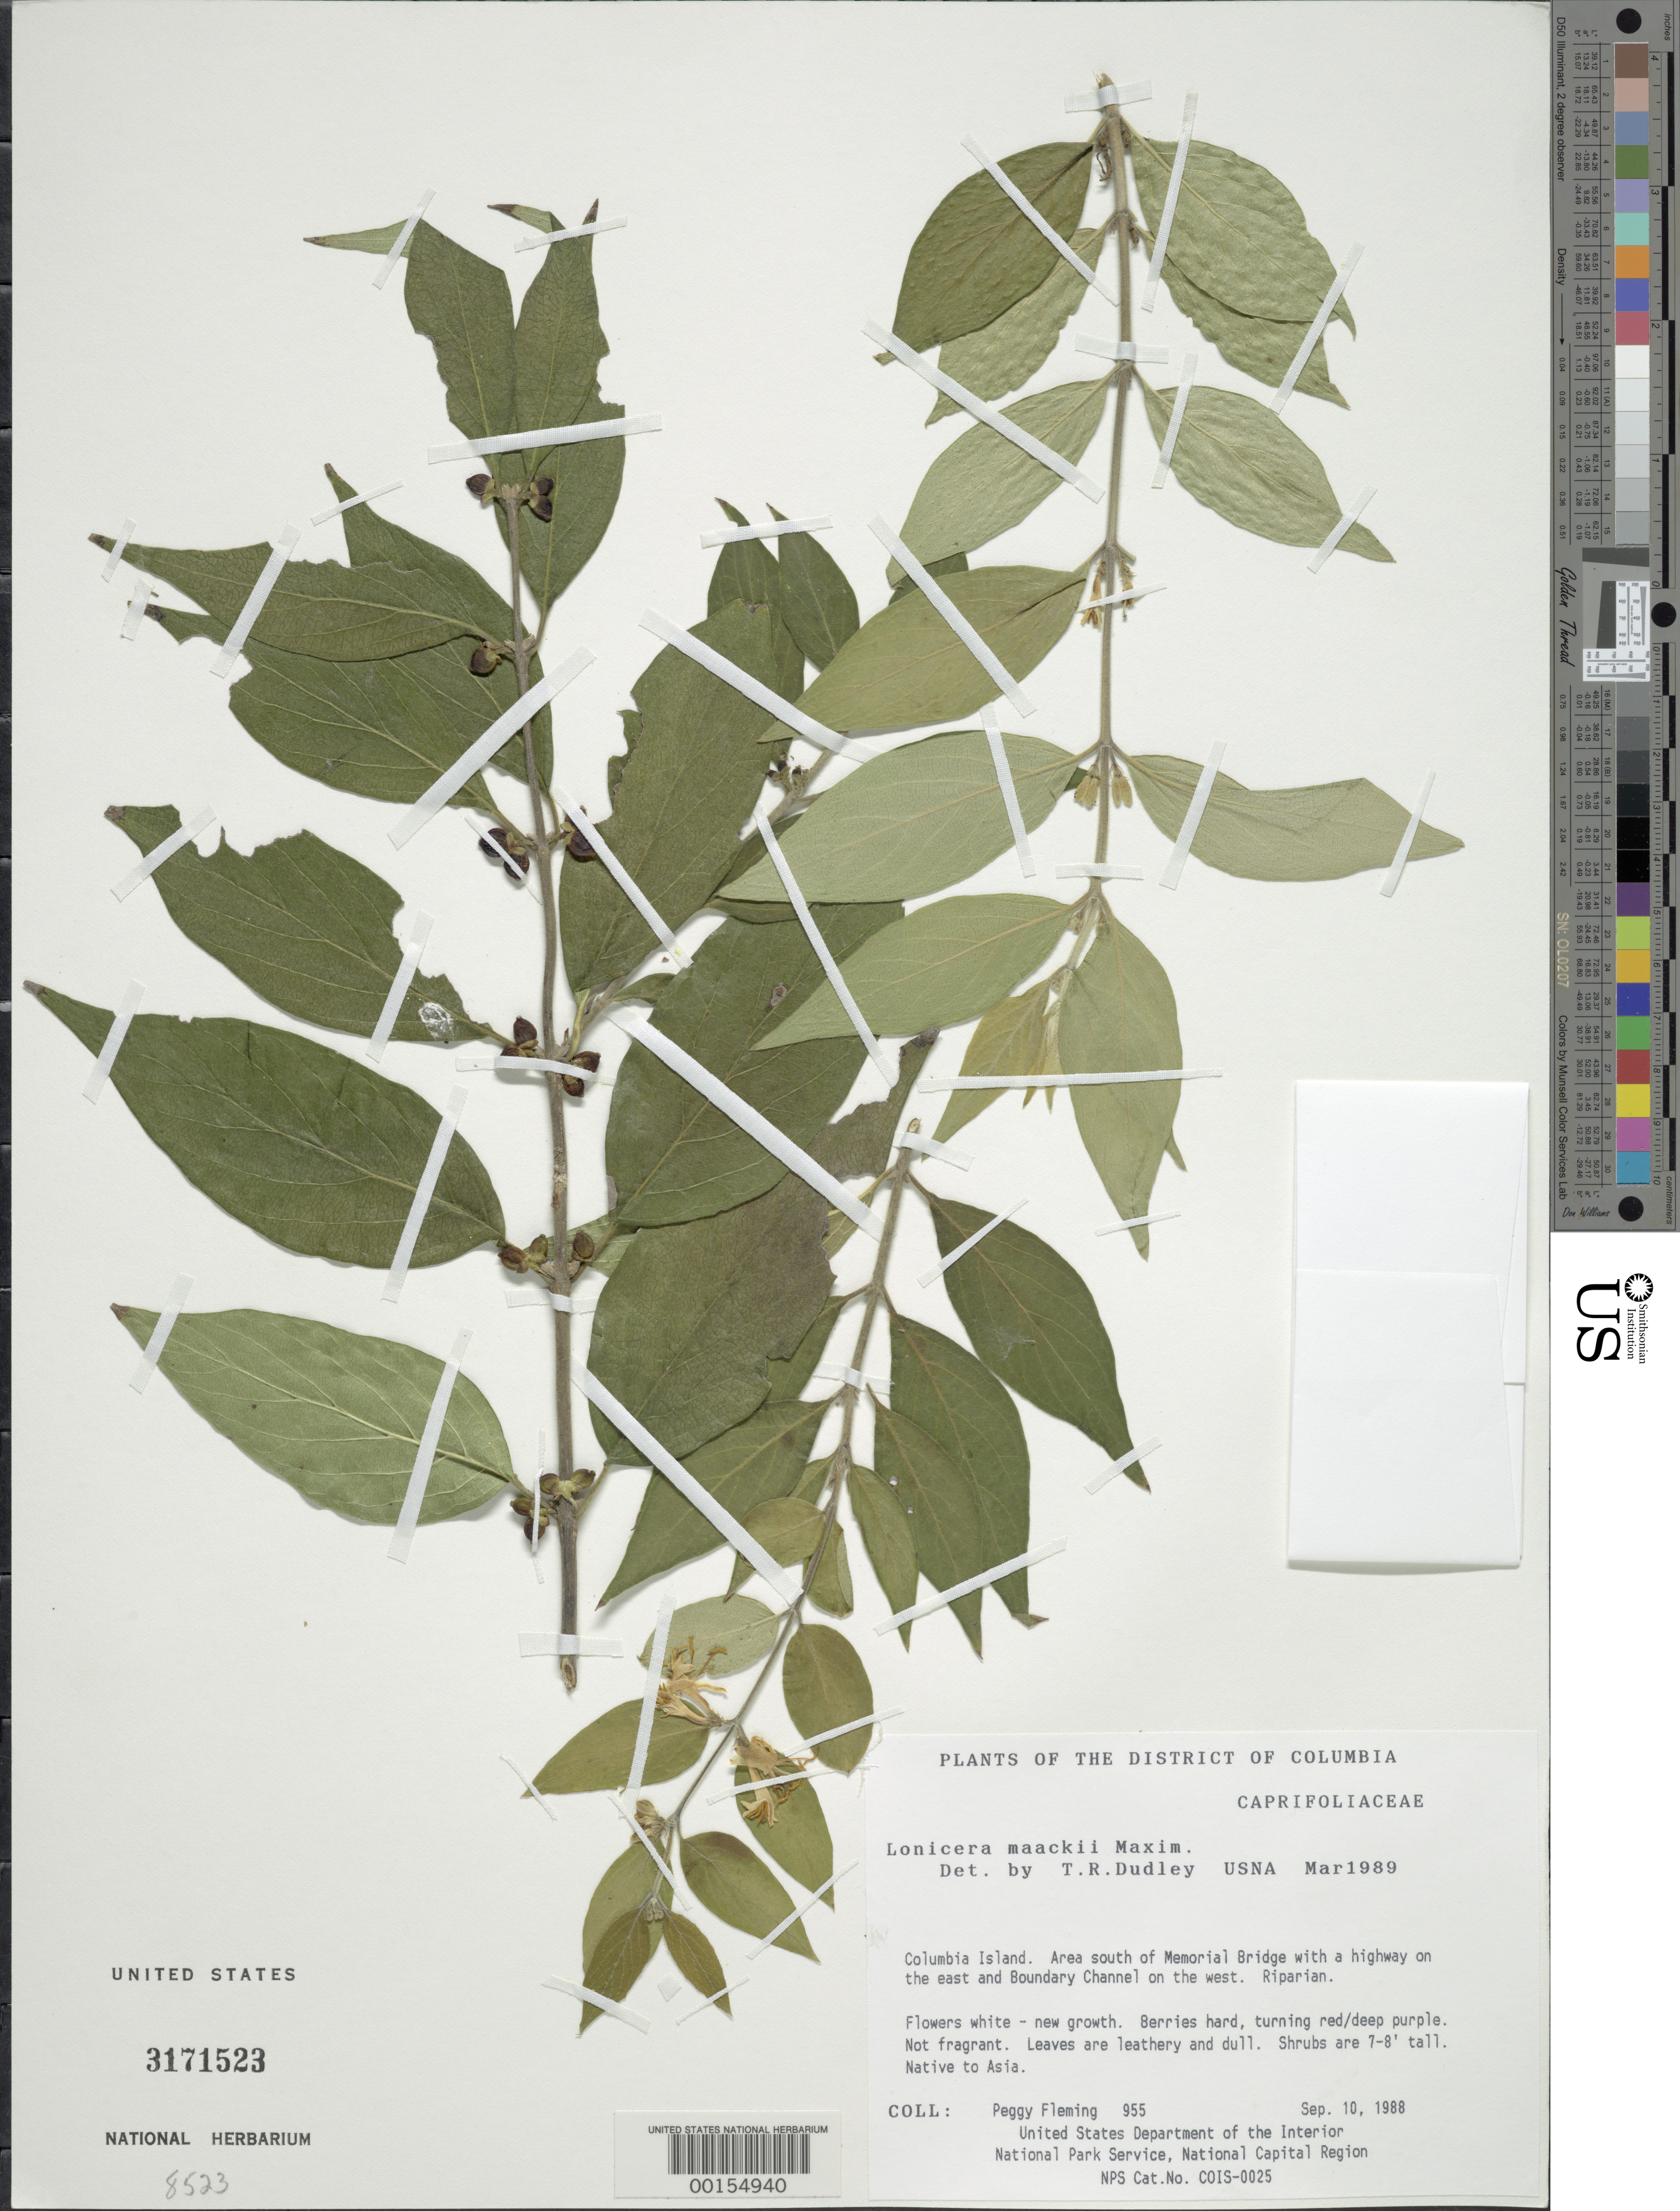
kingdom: Plantae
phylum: Tracheophyta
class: Magnoliopsida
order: Dipsacales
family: Caprifoliaceae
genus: Lonicera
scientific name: Lonicera maackii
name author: (Rupr.) Maxim.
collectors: P. Fleming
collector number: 955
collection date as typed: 10 Sep 1988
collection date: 1988-09-10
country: United States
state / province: District of Columbia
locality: Columbia Island, area S of Memorial Bridge with A Highway on the east and Boundary Channel on the West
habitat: Riparian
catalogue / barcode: US 3171523